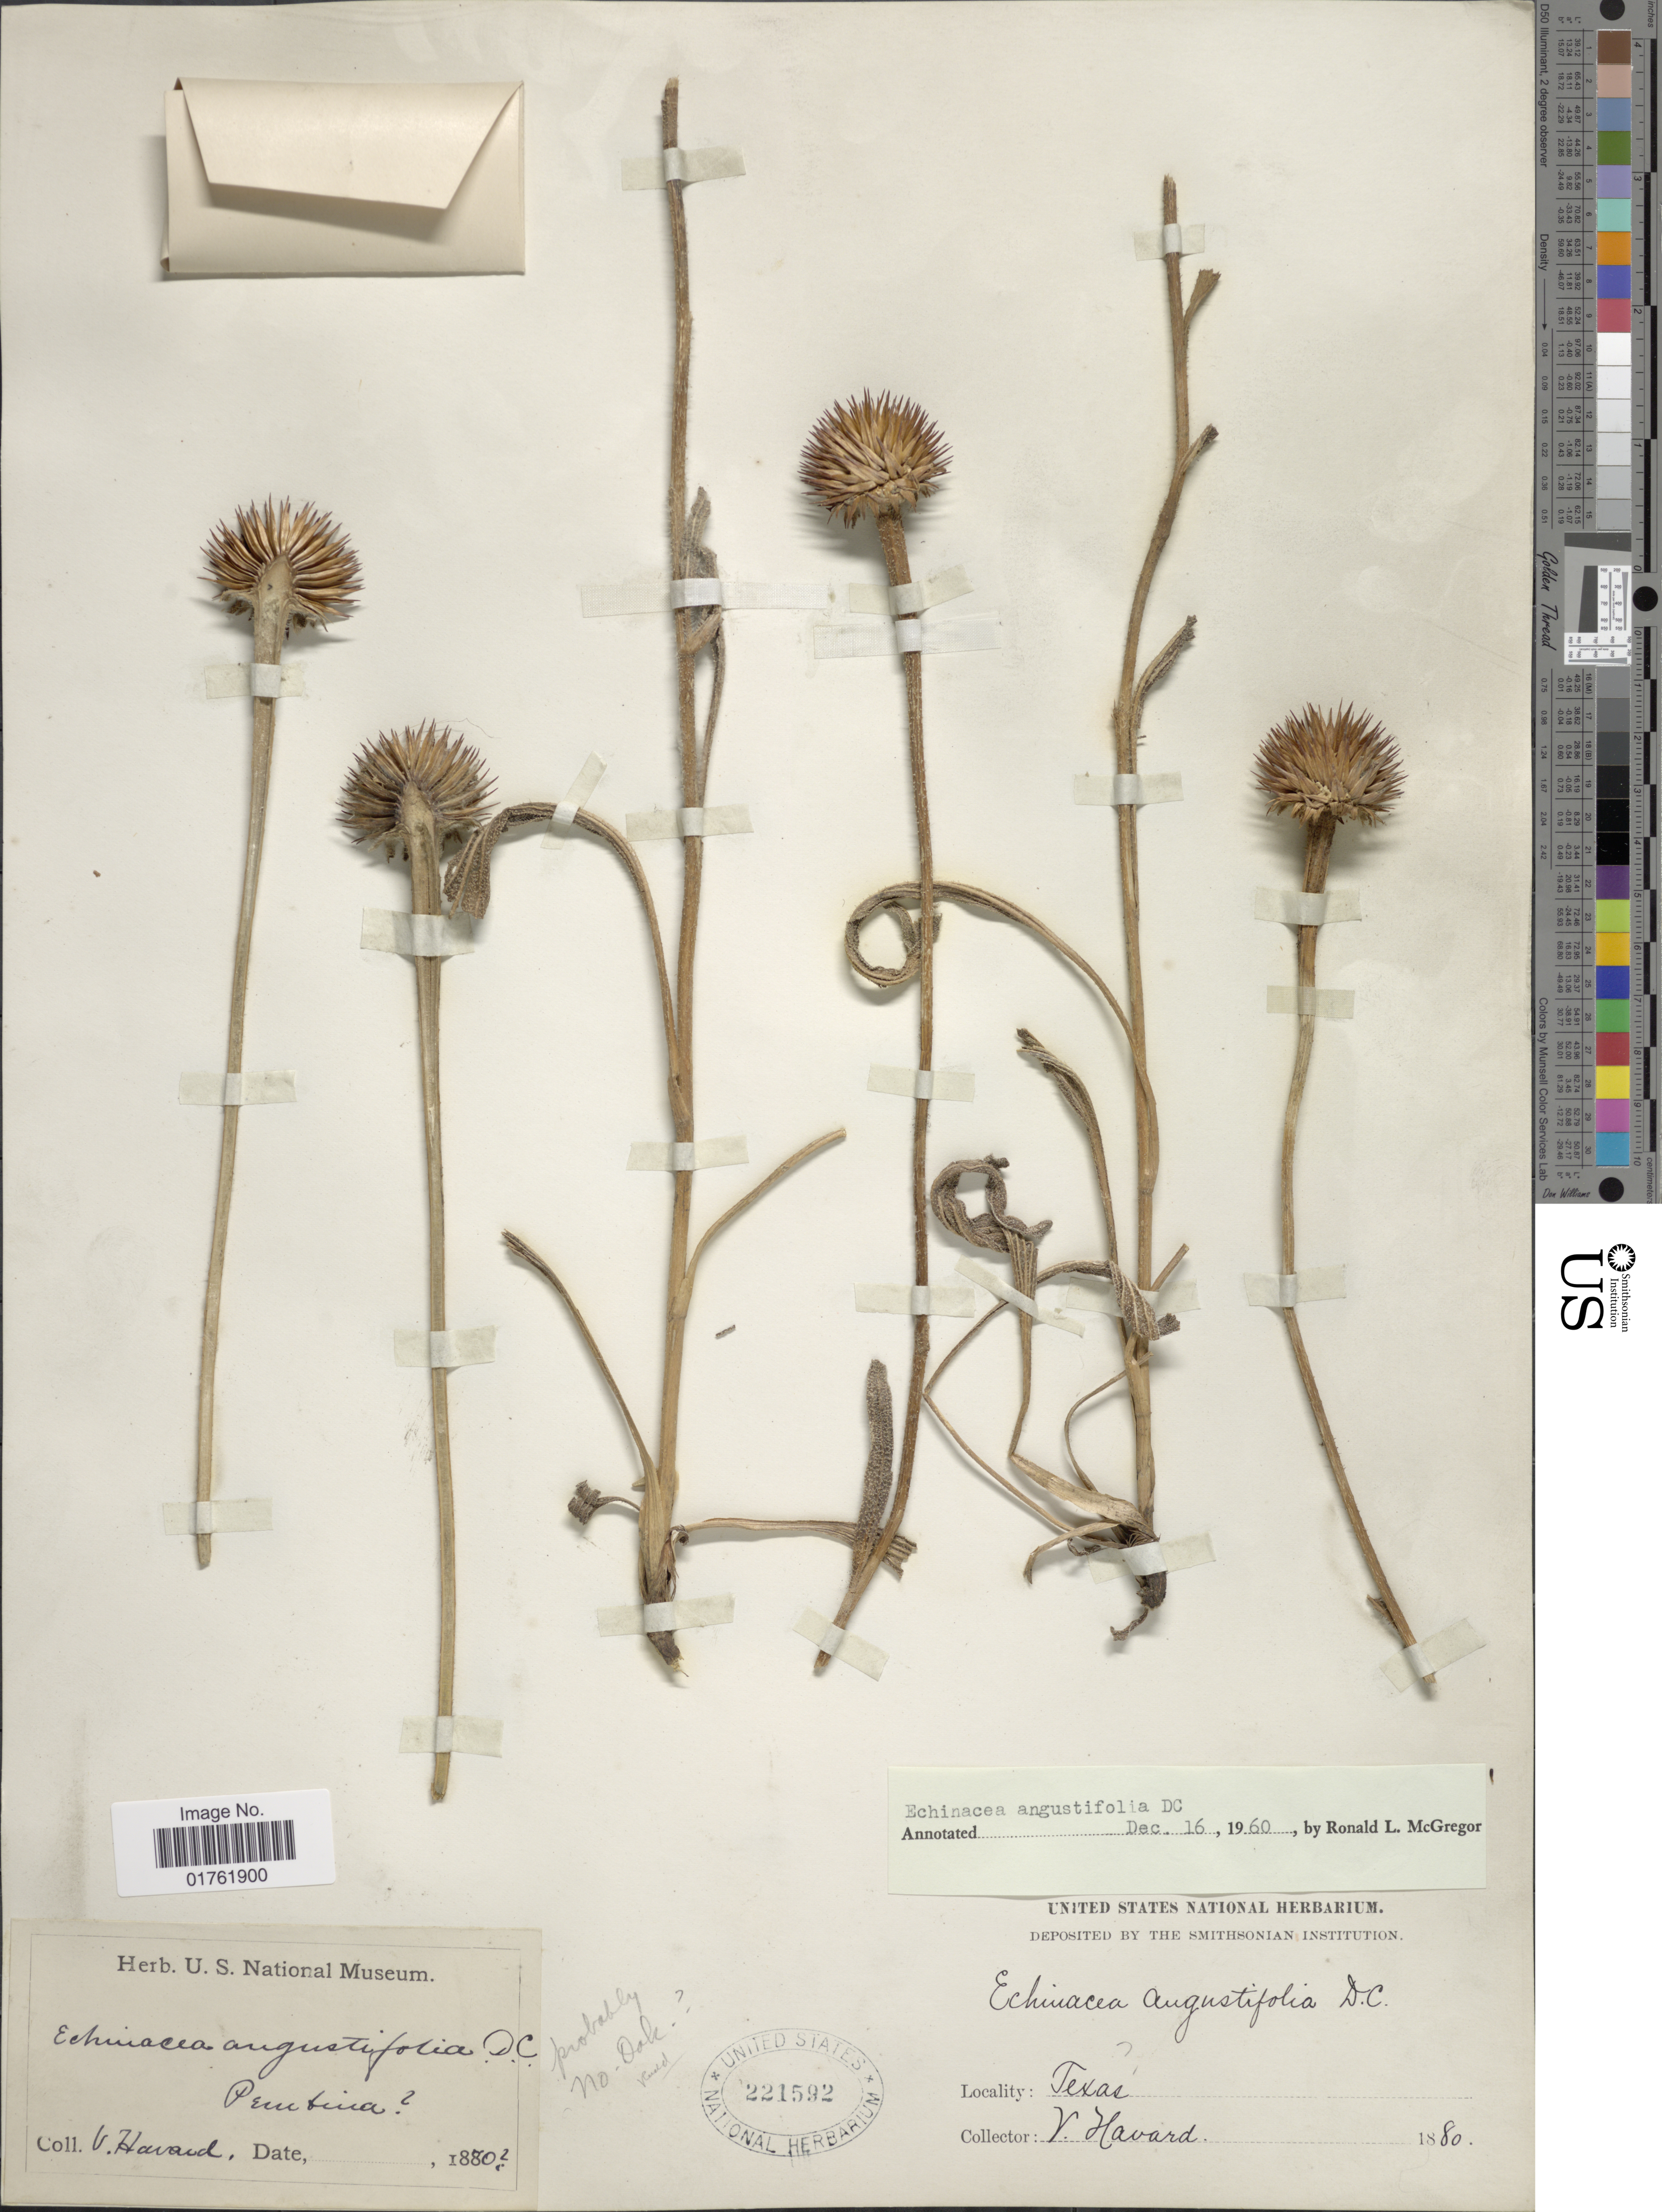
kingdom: Plantae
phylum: Tracheophyta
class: Magnoliopsida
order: Asterales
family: Asteraceae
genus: Echinacea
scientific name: Echinacea angustifolia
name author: DC.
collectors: V. Havard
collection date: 1880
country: United States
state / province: Texas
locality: Pemtina [unsure placement]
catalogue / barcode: US 221592